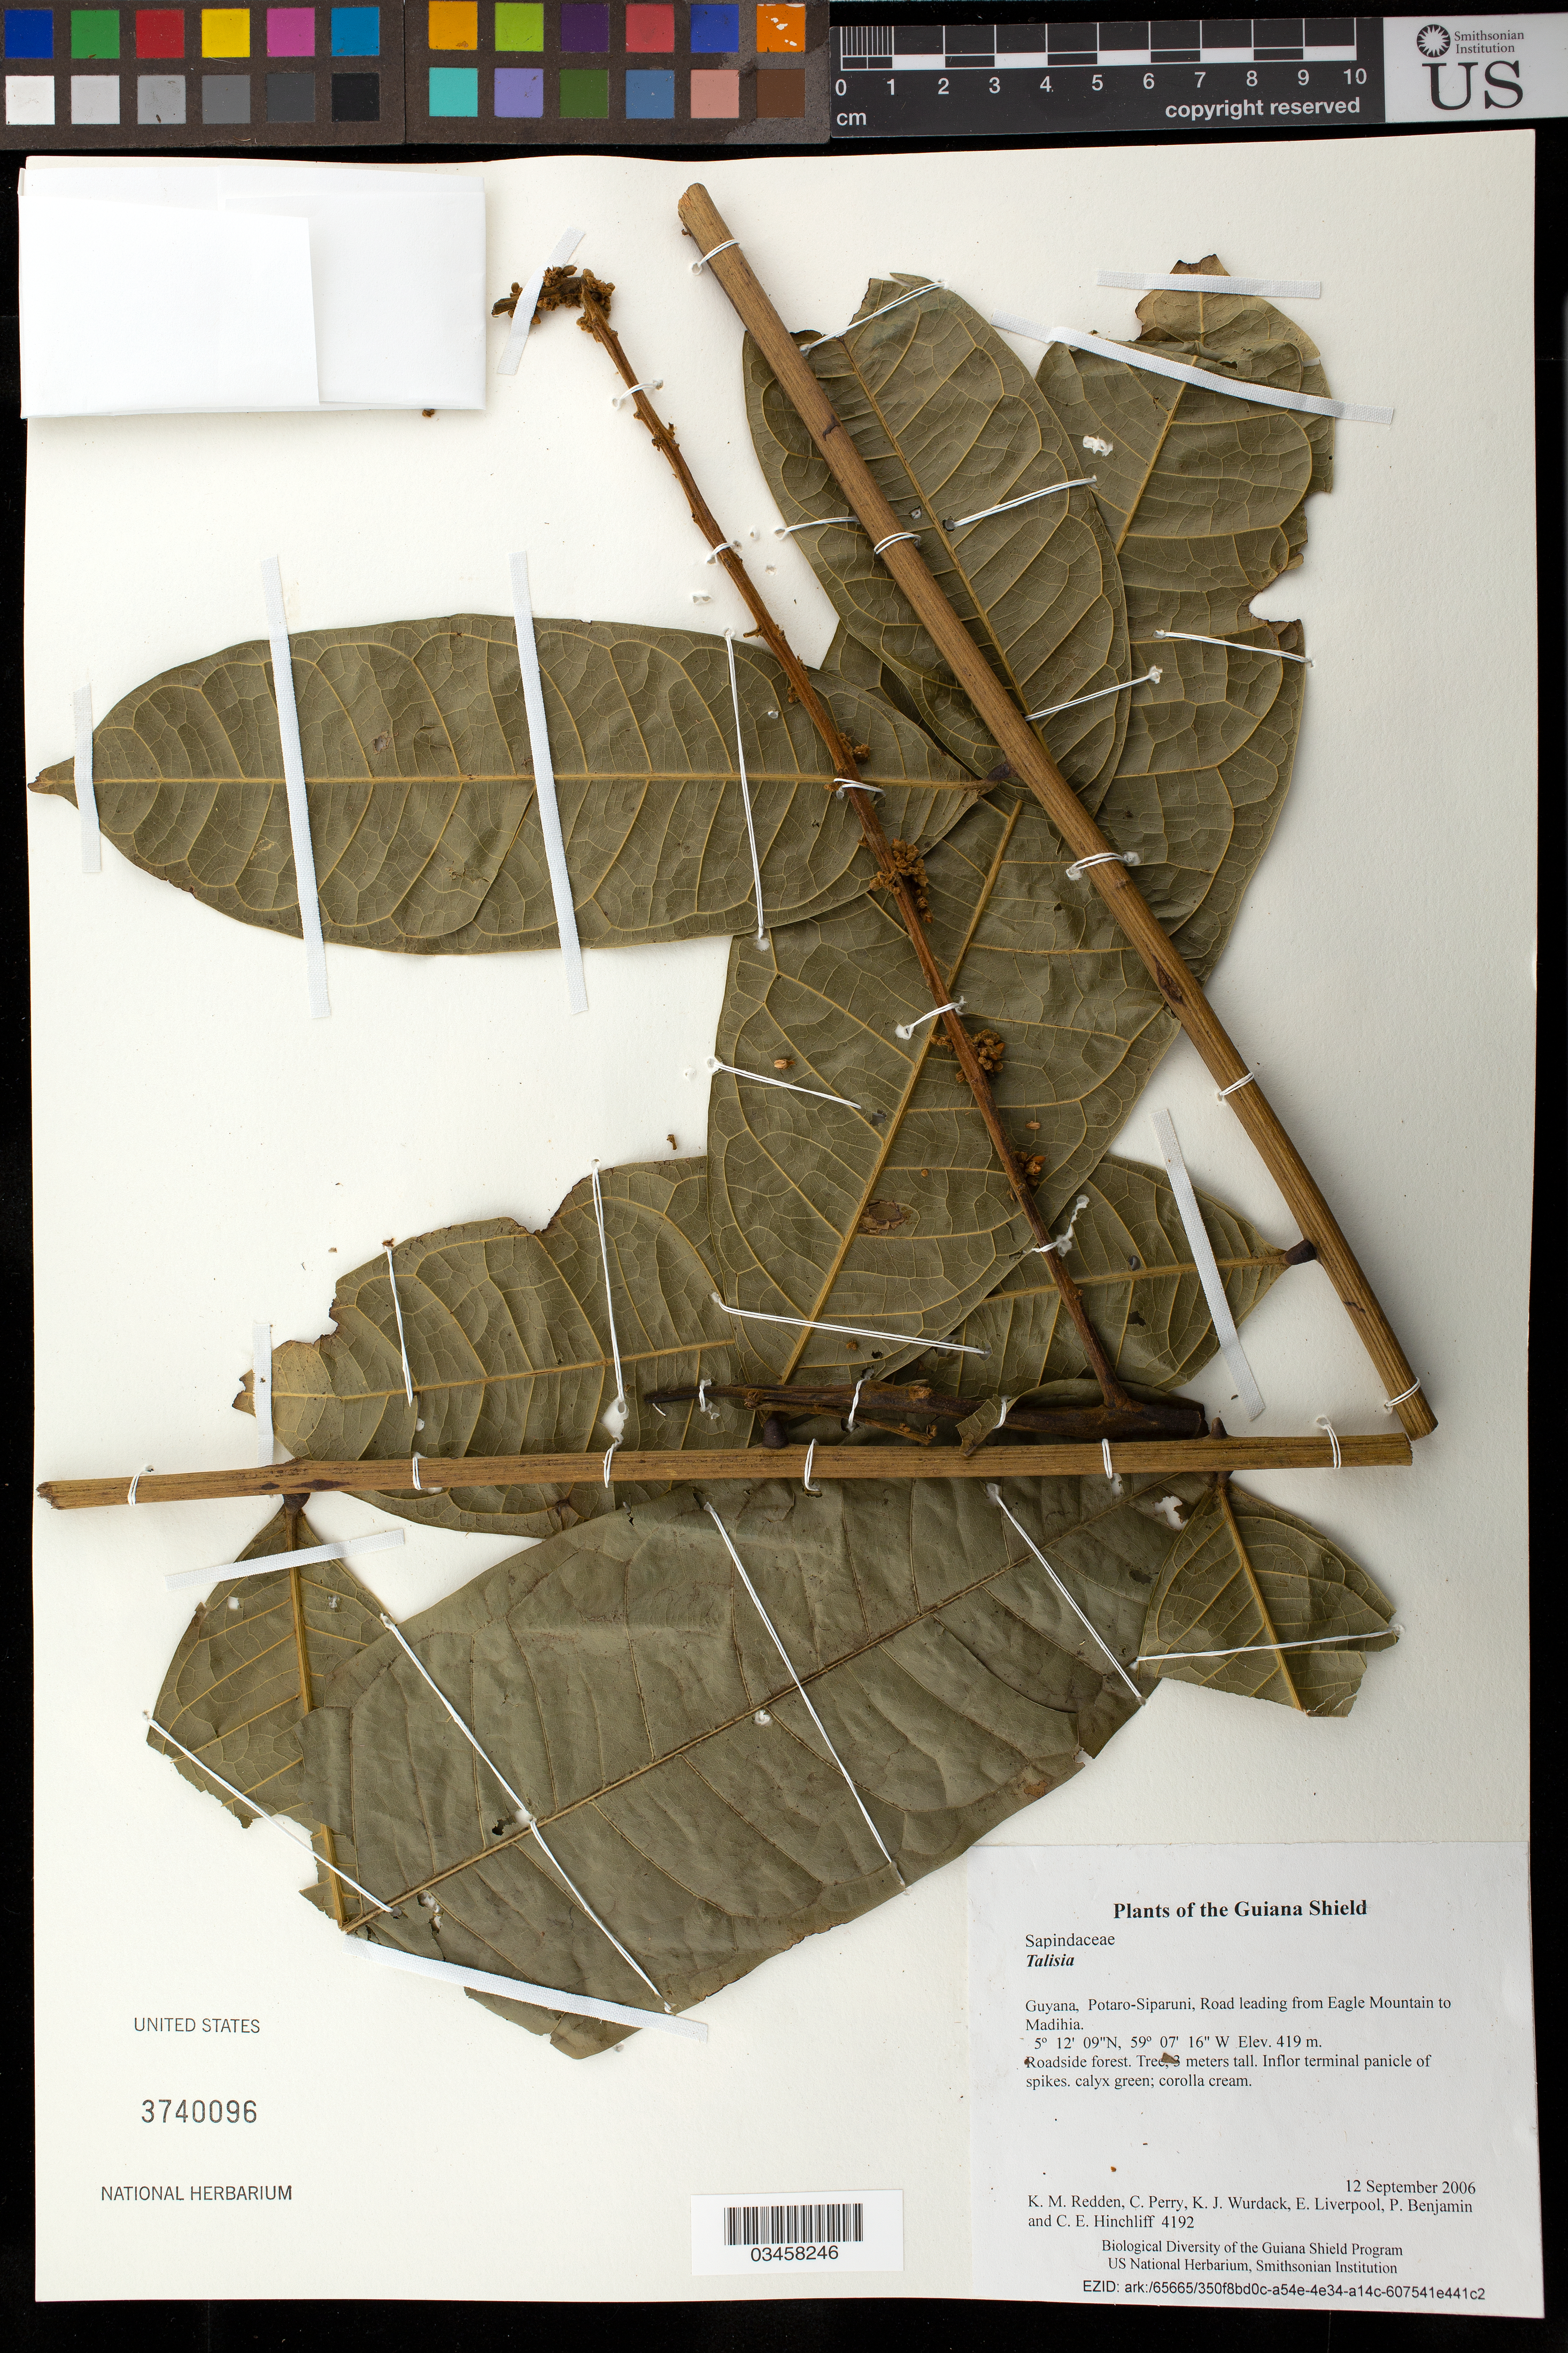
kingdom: Plantae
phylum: Tracheophyta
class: Magnoliopsida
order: Sapindales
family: Sapindaceae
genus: Talisia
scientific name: Talisia sp.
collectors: K. M. Redden, C. Perry, K. Wurdack, E. Liverpool, P. Benjamin & C. E. Hinchliff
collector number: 4192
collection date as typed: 12 September 2006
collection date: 2006-09-12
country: Guyana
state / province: Potaro-Siparuni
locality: Road leading from Eagle Mountain to Madihia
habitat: Roadside forest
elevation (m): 419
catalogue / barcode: US 3740096